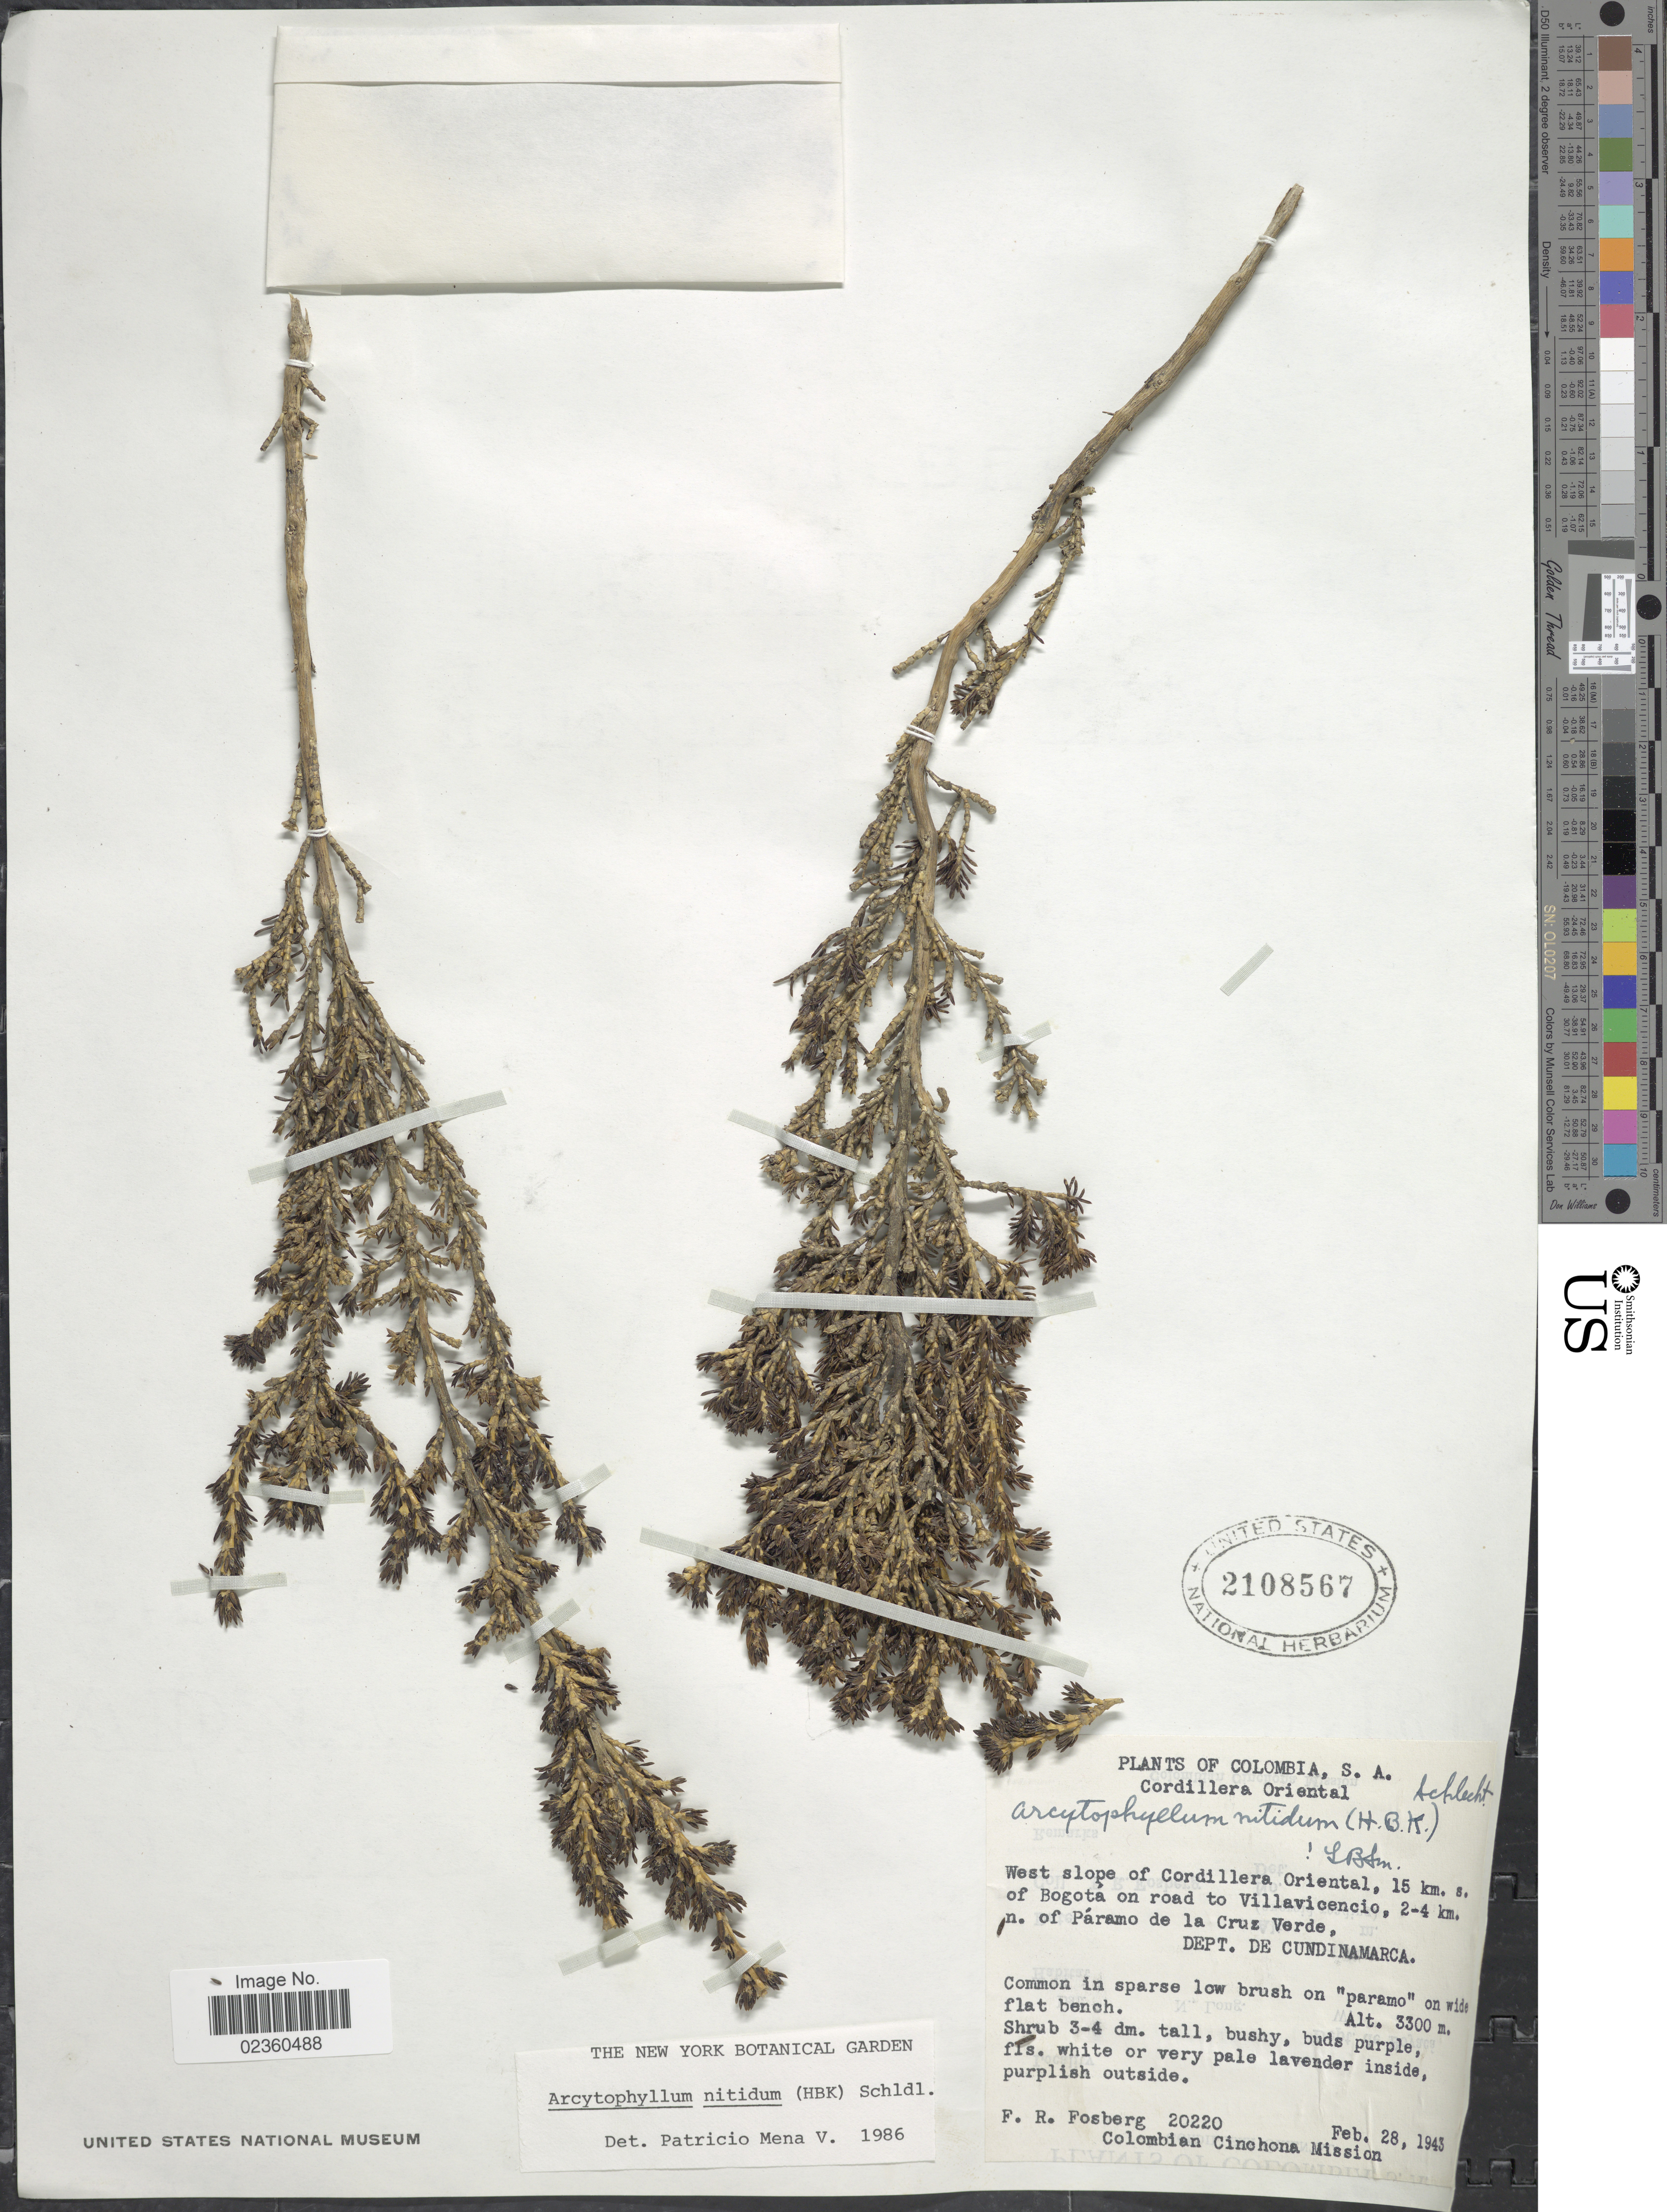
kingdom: Plantae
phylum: Tracheophyta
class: Magnoliopsida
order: Gentianales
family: Rubiaceae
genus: Arcytophyllum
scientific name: Arcytophyllum nitidum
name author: (Kunth) Schltdl.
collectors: F. R. Fosberg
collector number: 20220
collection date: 1943-02-28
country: Colombia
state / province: Cundinamarca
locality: Cordillera Oriental, West slope of Cordillera Oriental, 15 km s of Bogota on road to Villavicencio, 2-4 km n of Páramo de la Cruz Verde, Dept de Cundinamarca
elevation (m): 3300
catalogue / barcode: US 2108567